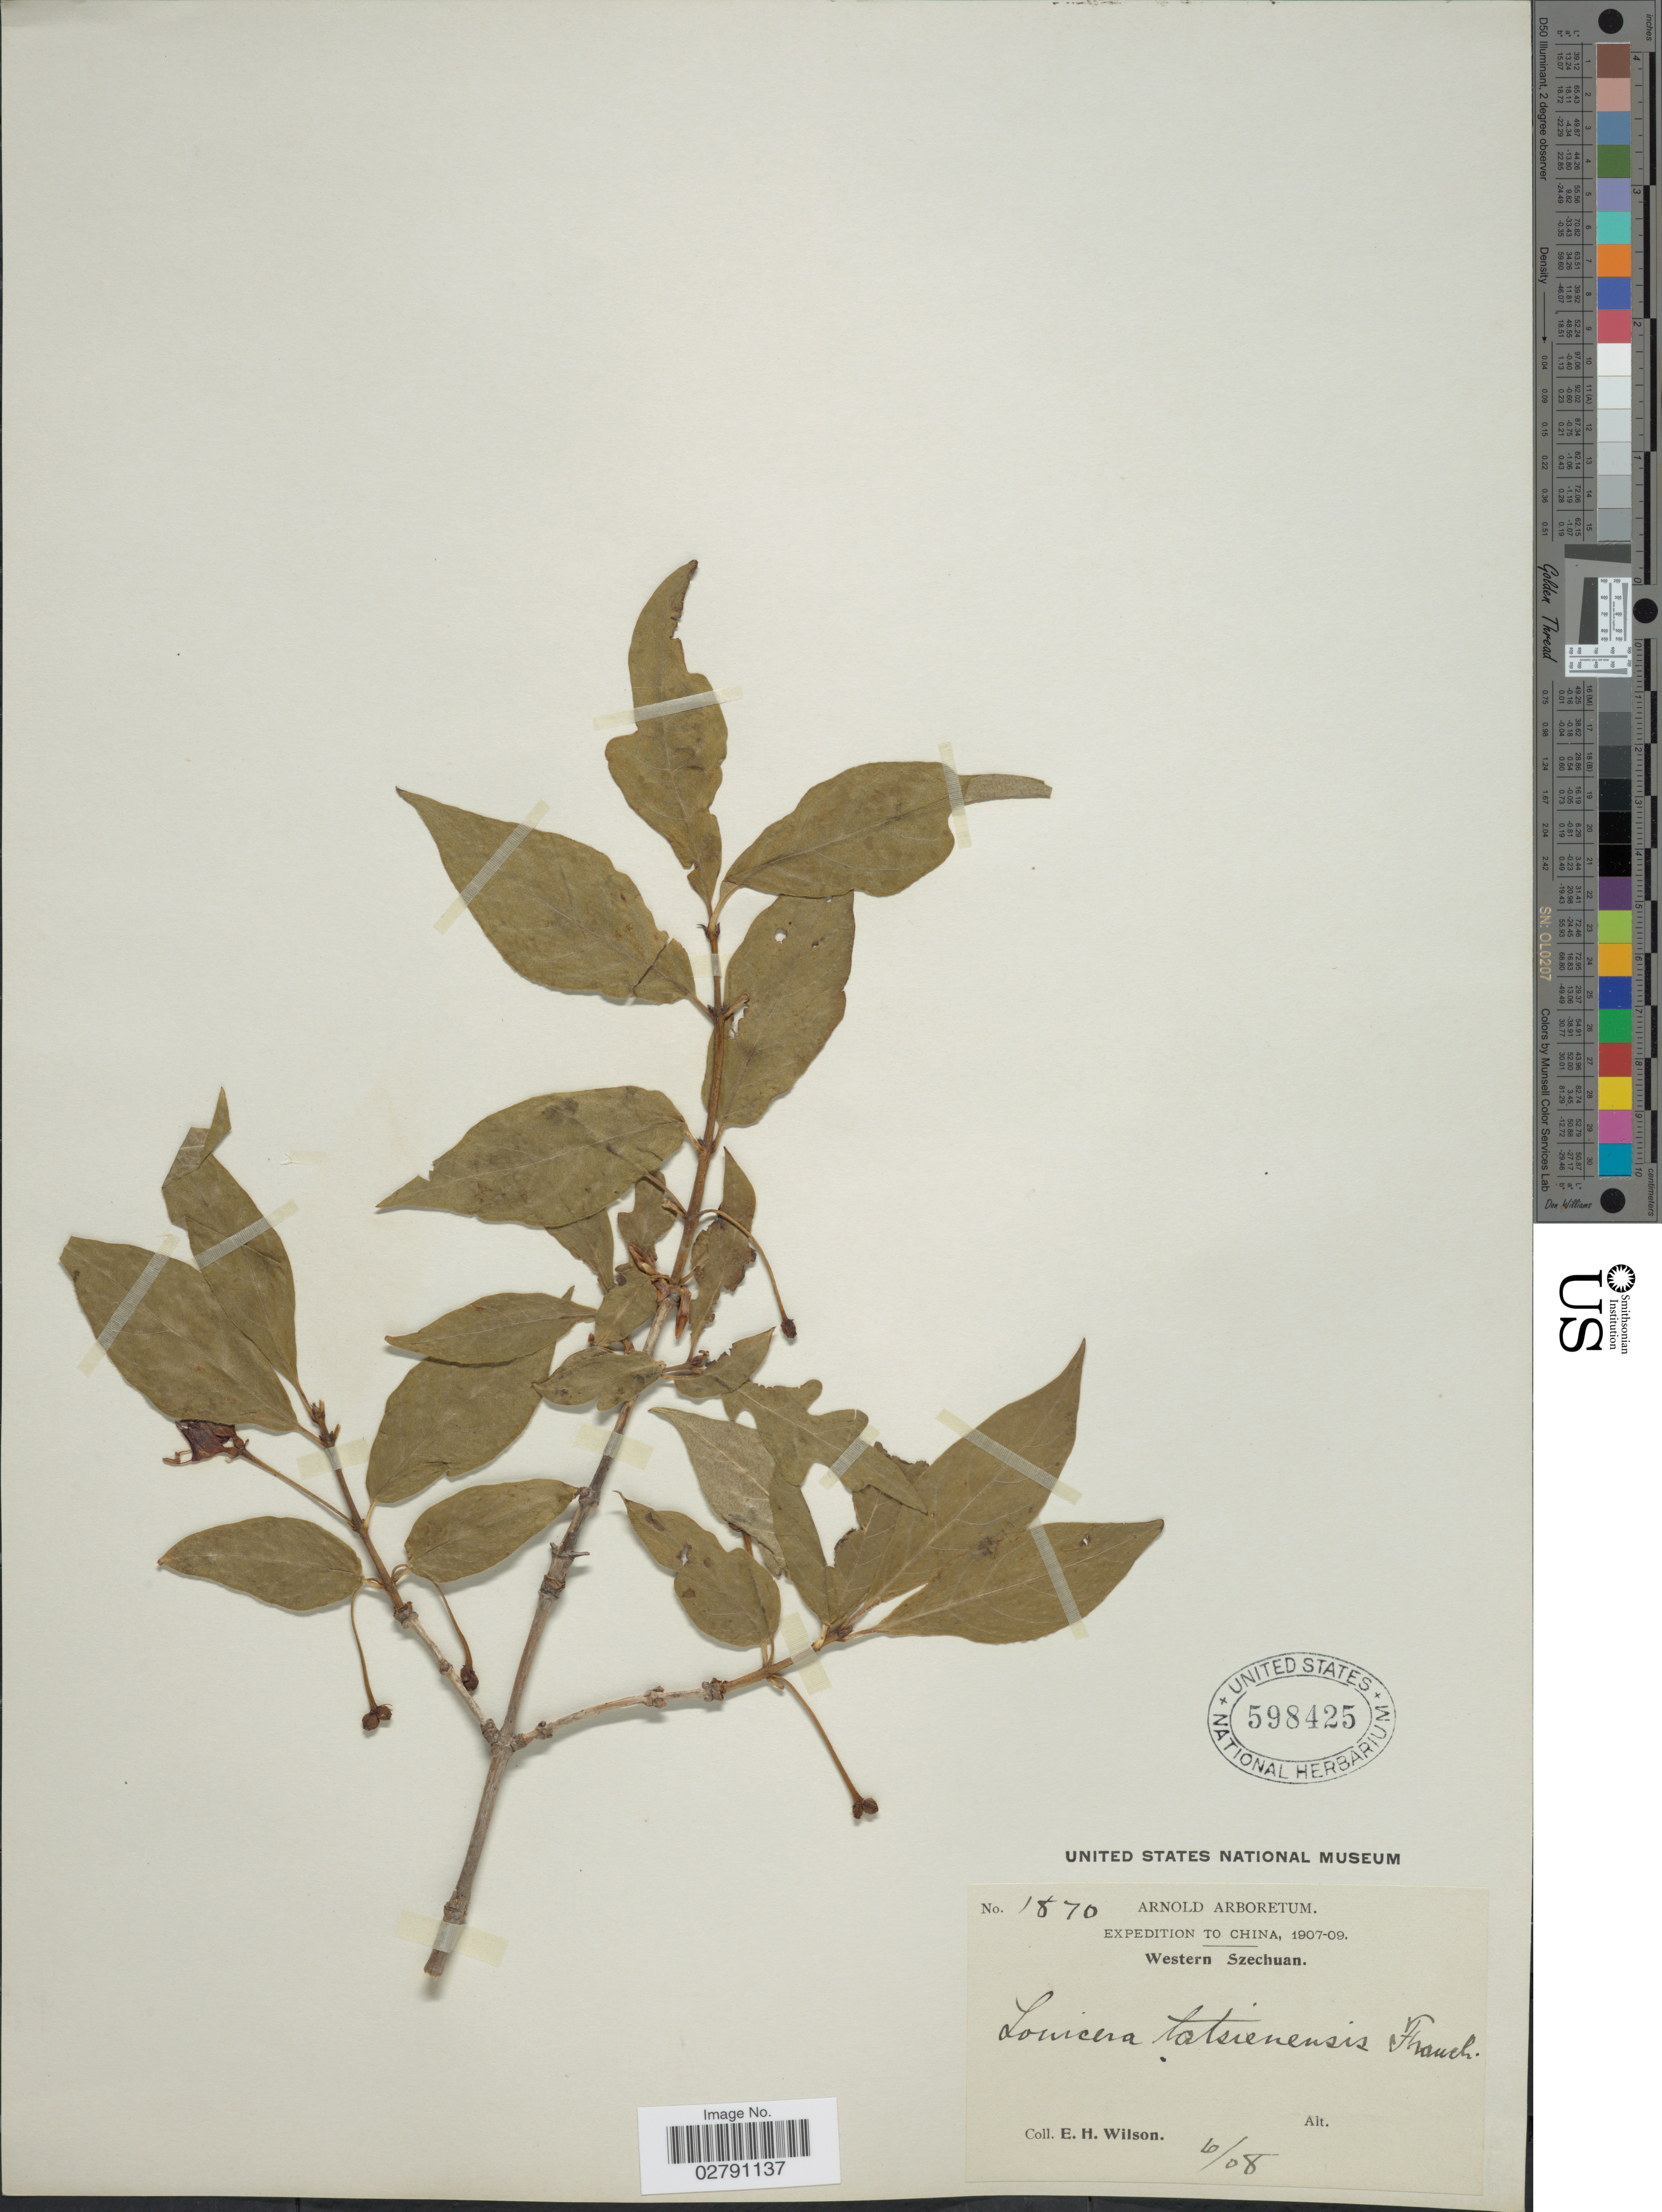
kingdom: Plantae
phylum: Tracheophyta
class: Magnoliopsida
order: Dipsacales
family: Caprifoliaceae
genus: Lonicera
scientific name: Lonicera tatsienensis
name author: Franch.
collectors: E. Wilson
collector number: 1870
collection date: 1908-06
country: China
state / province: Sichuan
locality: Western Szechuan.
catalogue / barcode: US 598425